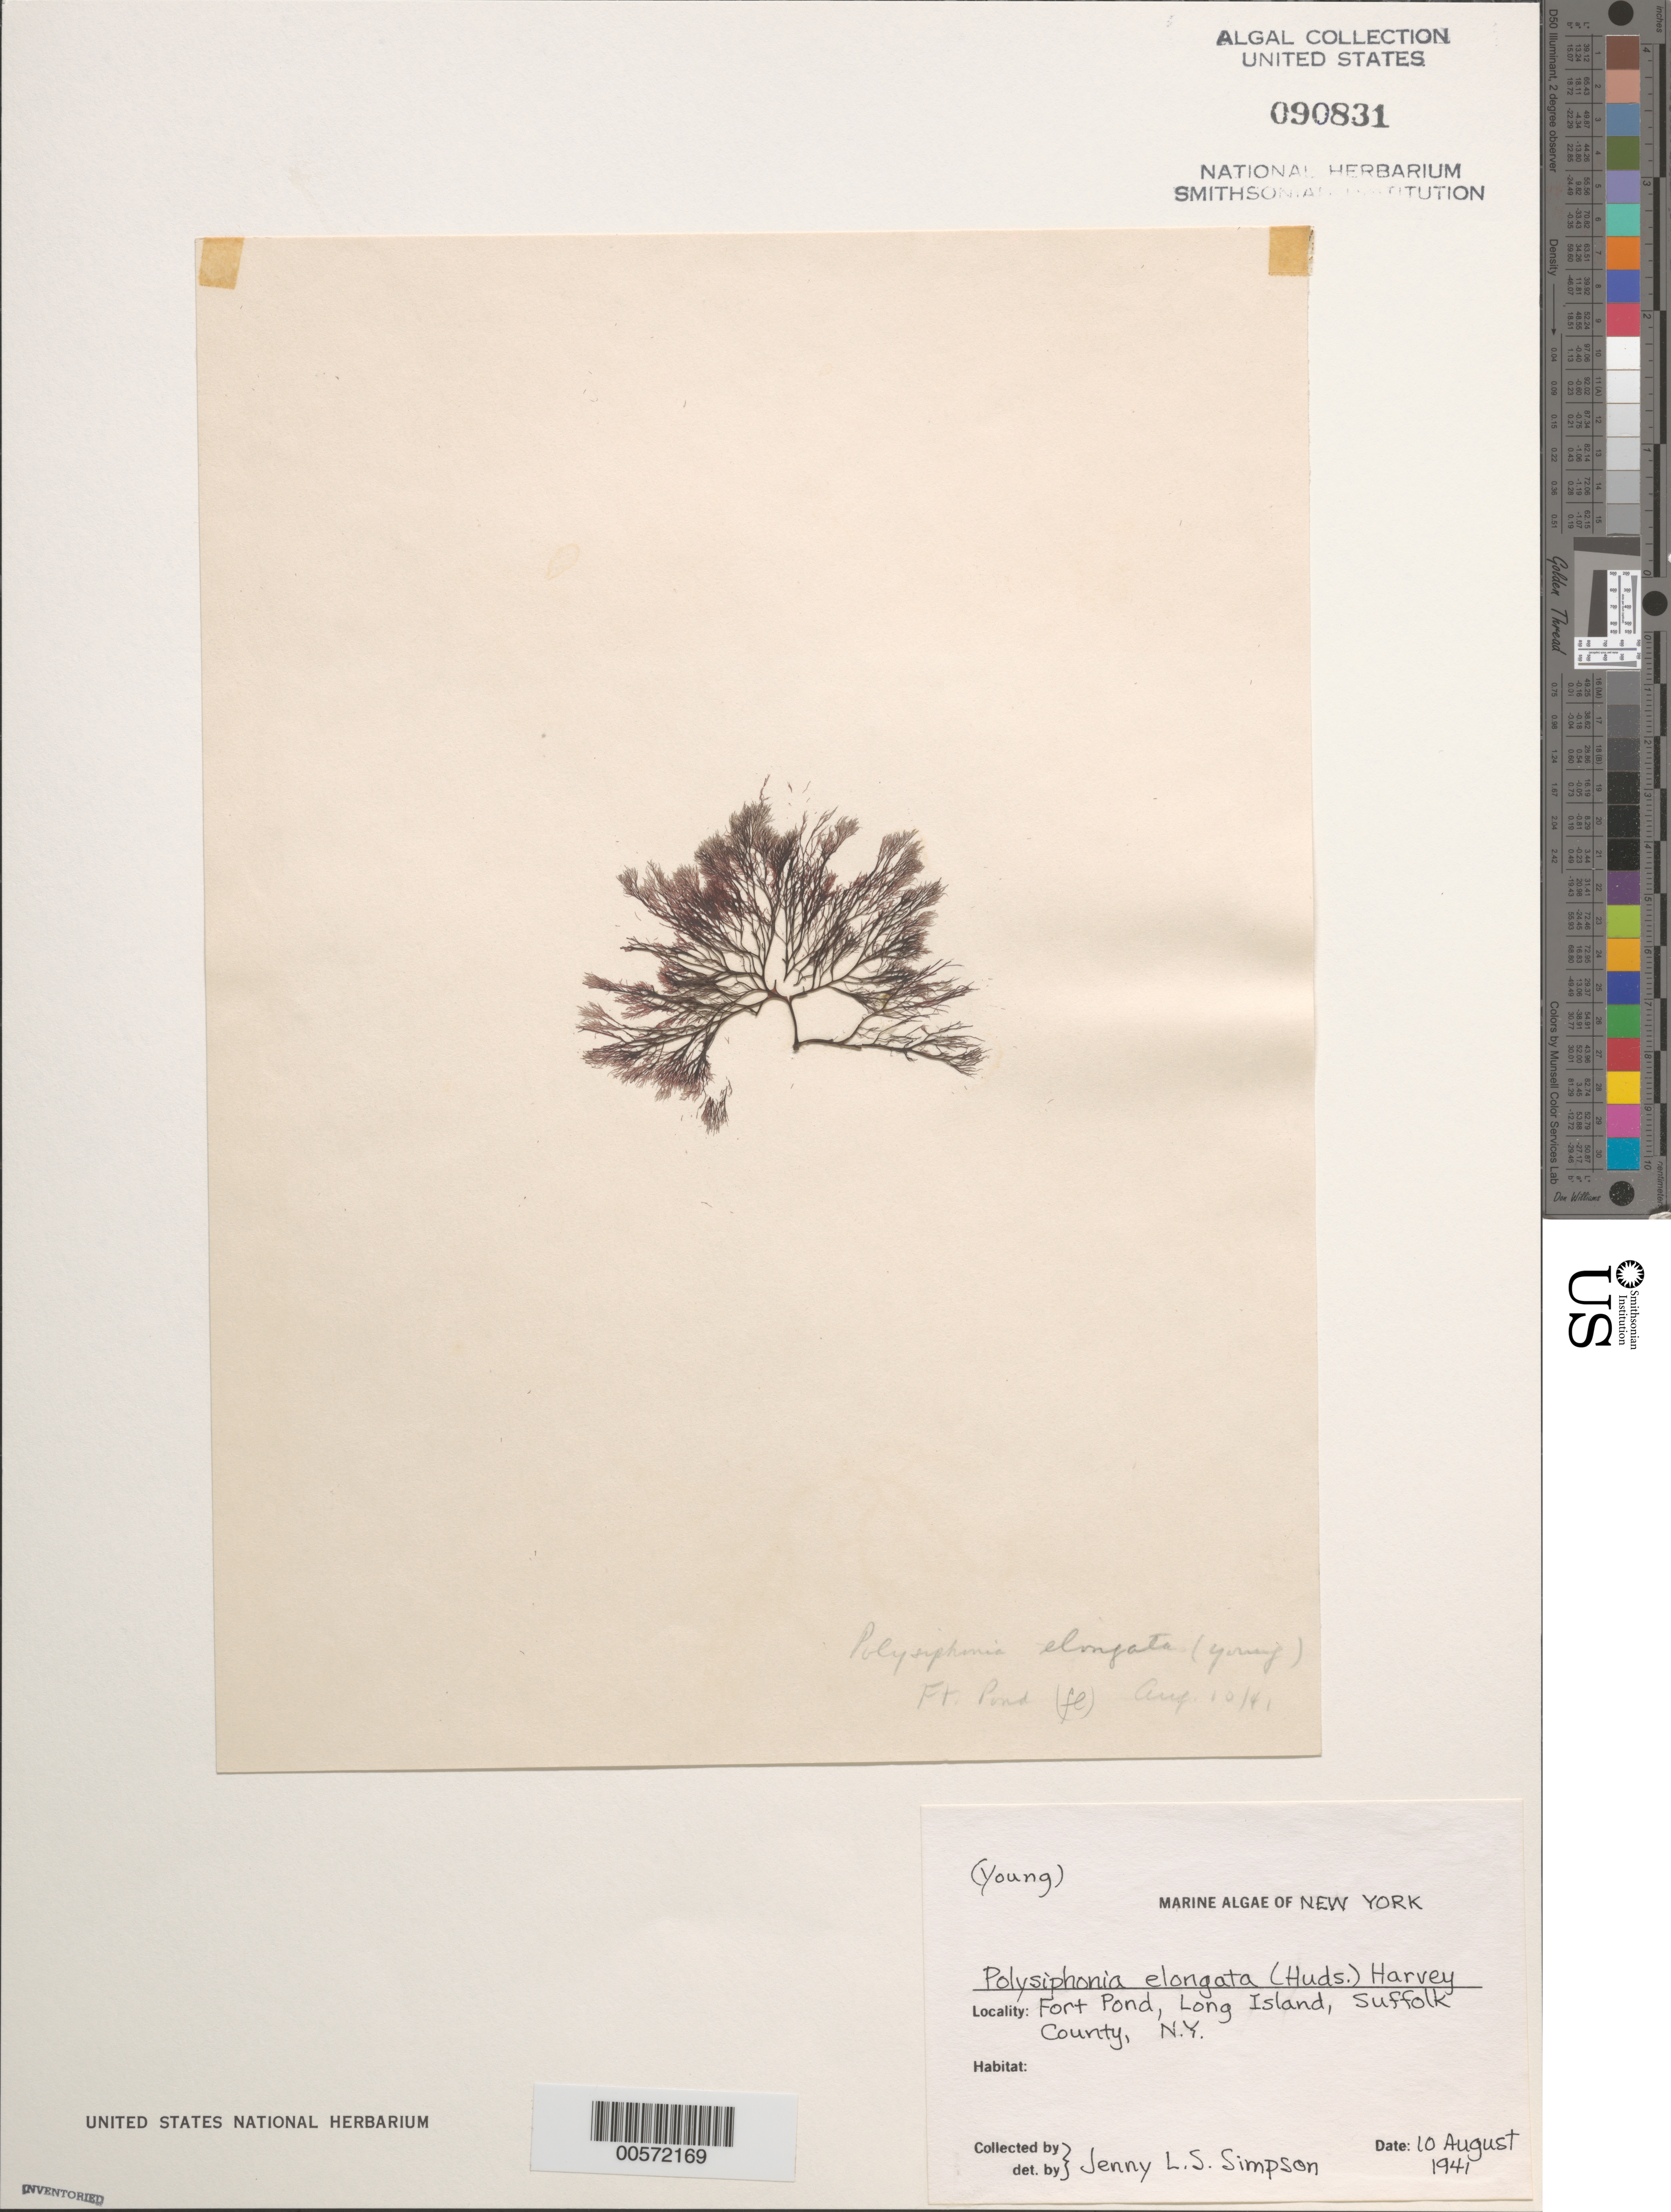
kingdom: Plantae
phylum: Rhodophyta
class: Florideophyceae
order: Ceramiales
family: Rhodomelaceae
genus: Carradoriella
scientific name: Carradoriella elongata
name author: (Hudson) Savoie & G.W. Saunders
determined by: Algae name updating Project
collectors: J. Simpson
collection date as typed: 10 Aug 1941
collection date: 1941-08-10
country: United States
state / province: New York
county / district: Suffolk County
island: Long Island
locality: Fort Pond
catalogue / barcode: US 90831